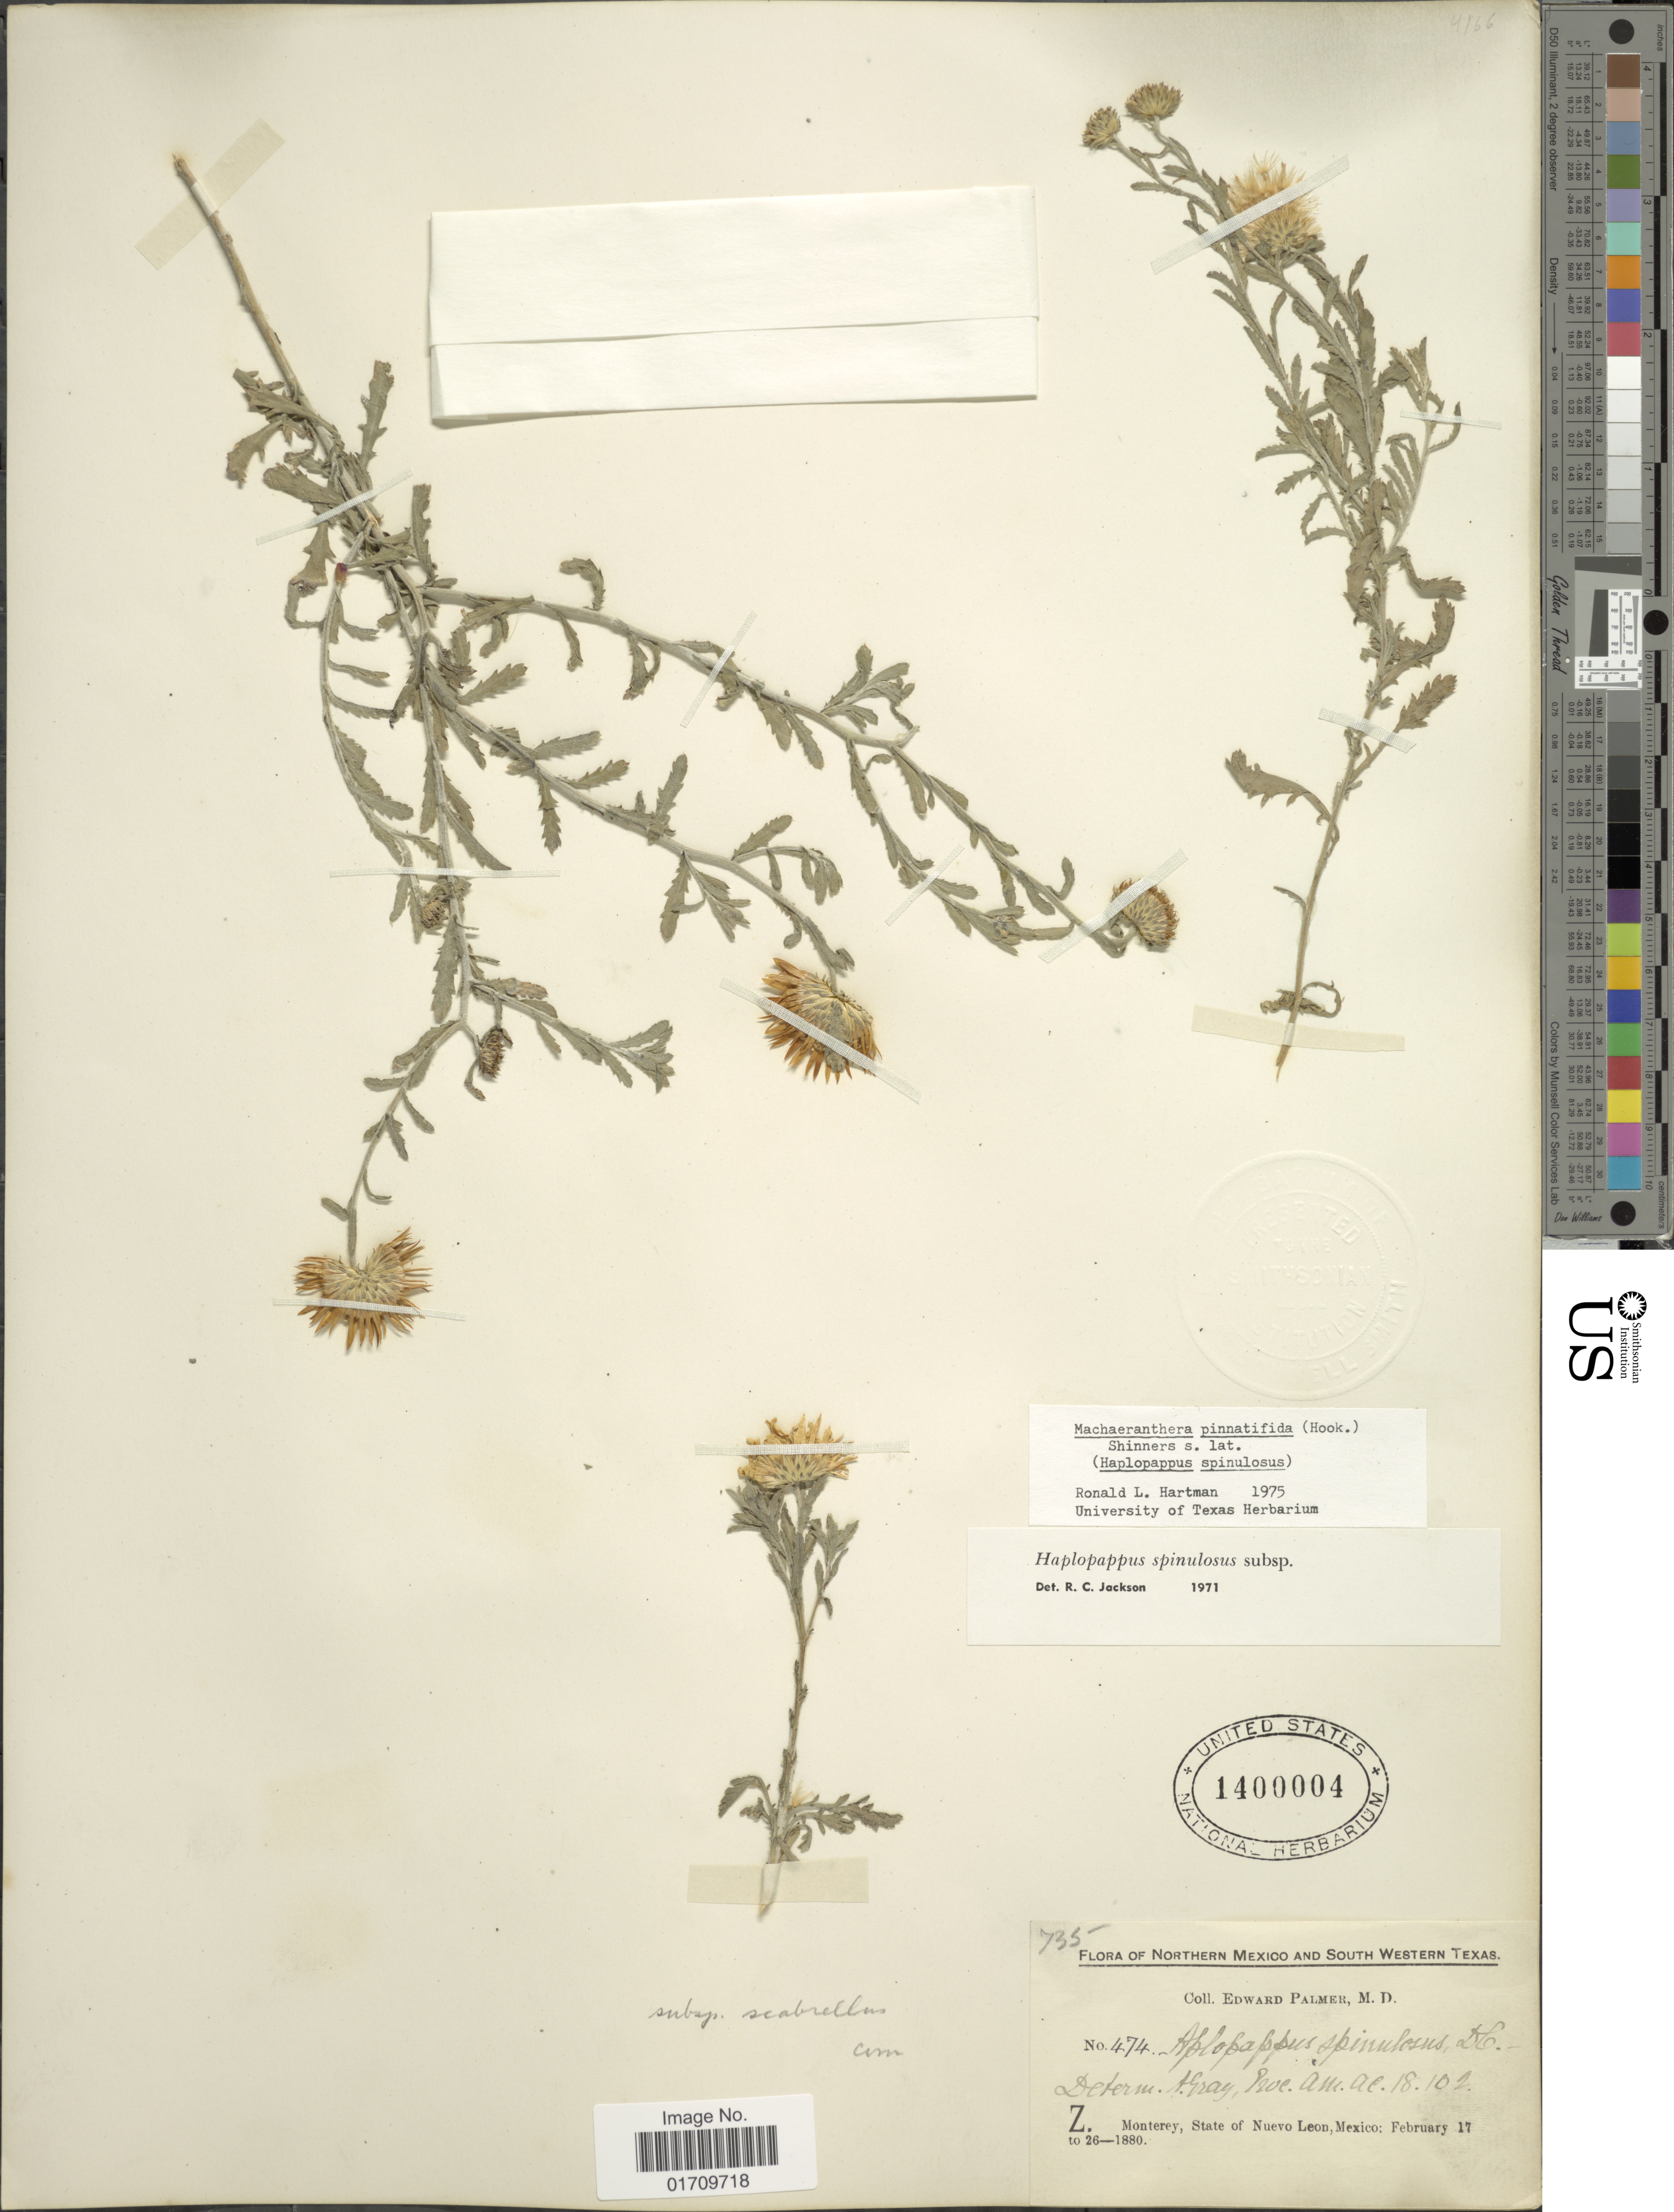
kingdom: Plantae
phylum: Tracheophyta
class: Magnoliopsida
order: Asterales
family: Asteraceae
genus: Machaeranthera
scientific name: Machaeranthera pinnatifida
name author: (Hook.) Shinners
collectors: E. Palmer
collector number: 474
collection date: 1880-02-17/1880-02-26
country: Mexico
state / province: Nuevo León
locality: Monterrey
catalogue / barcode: US 1400004